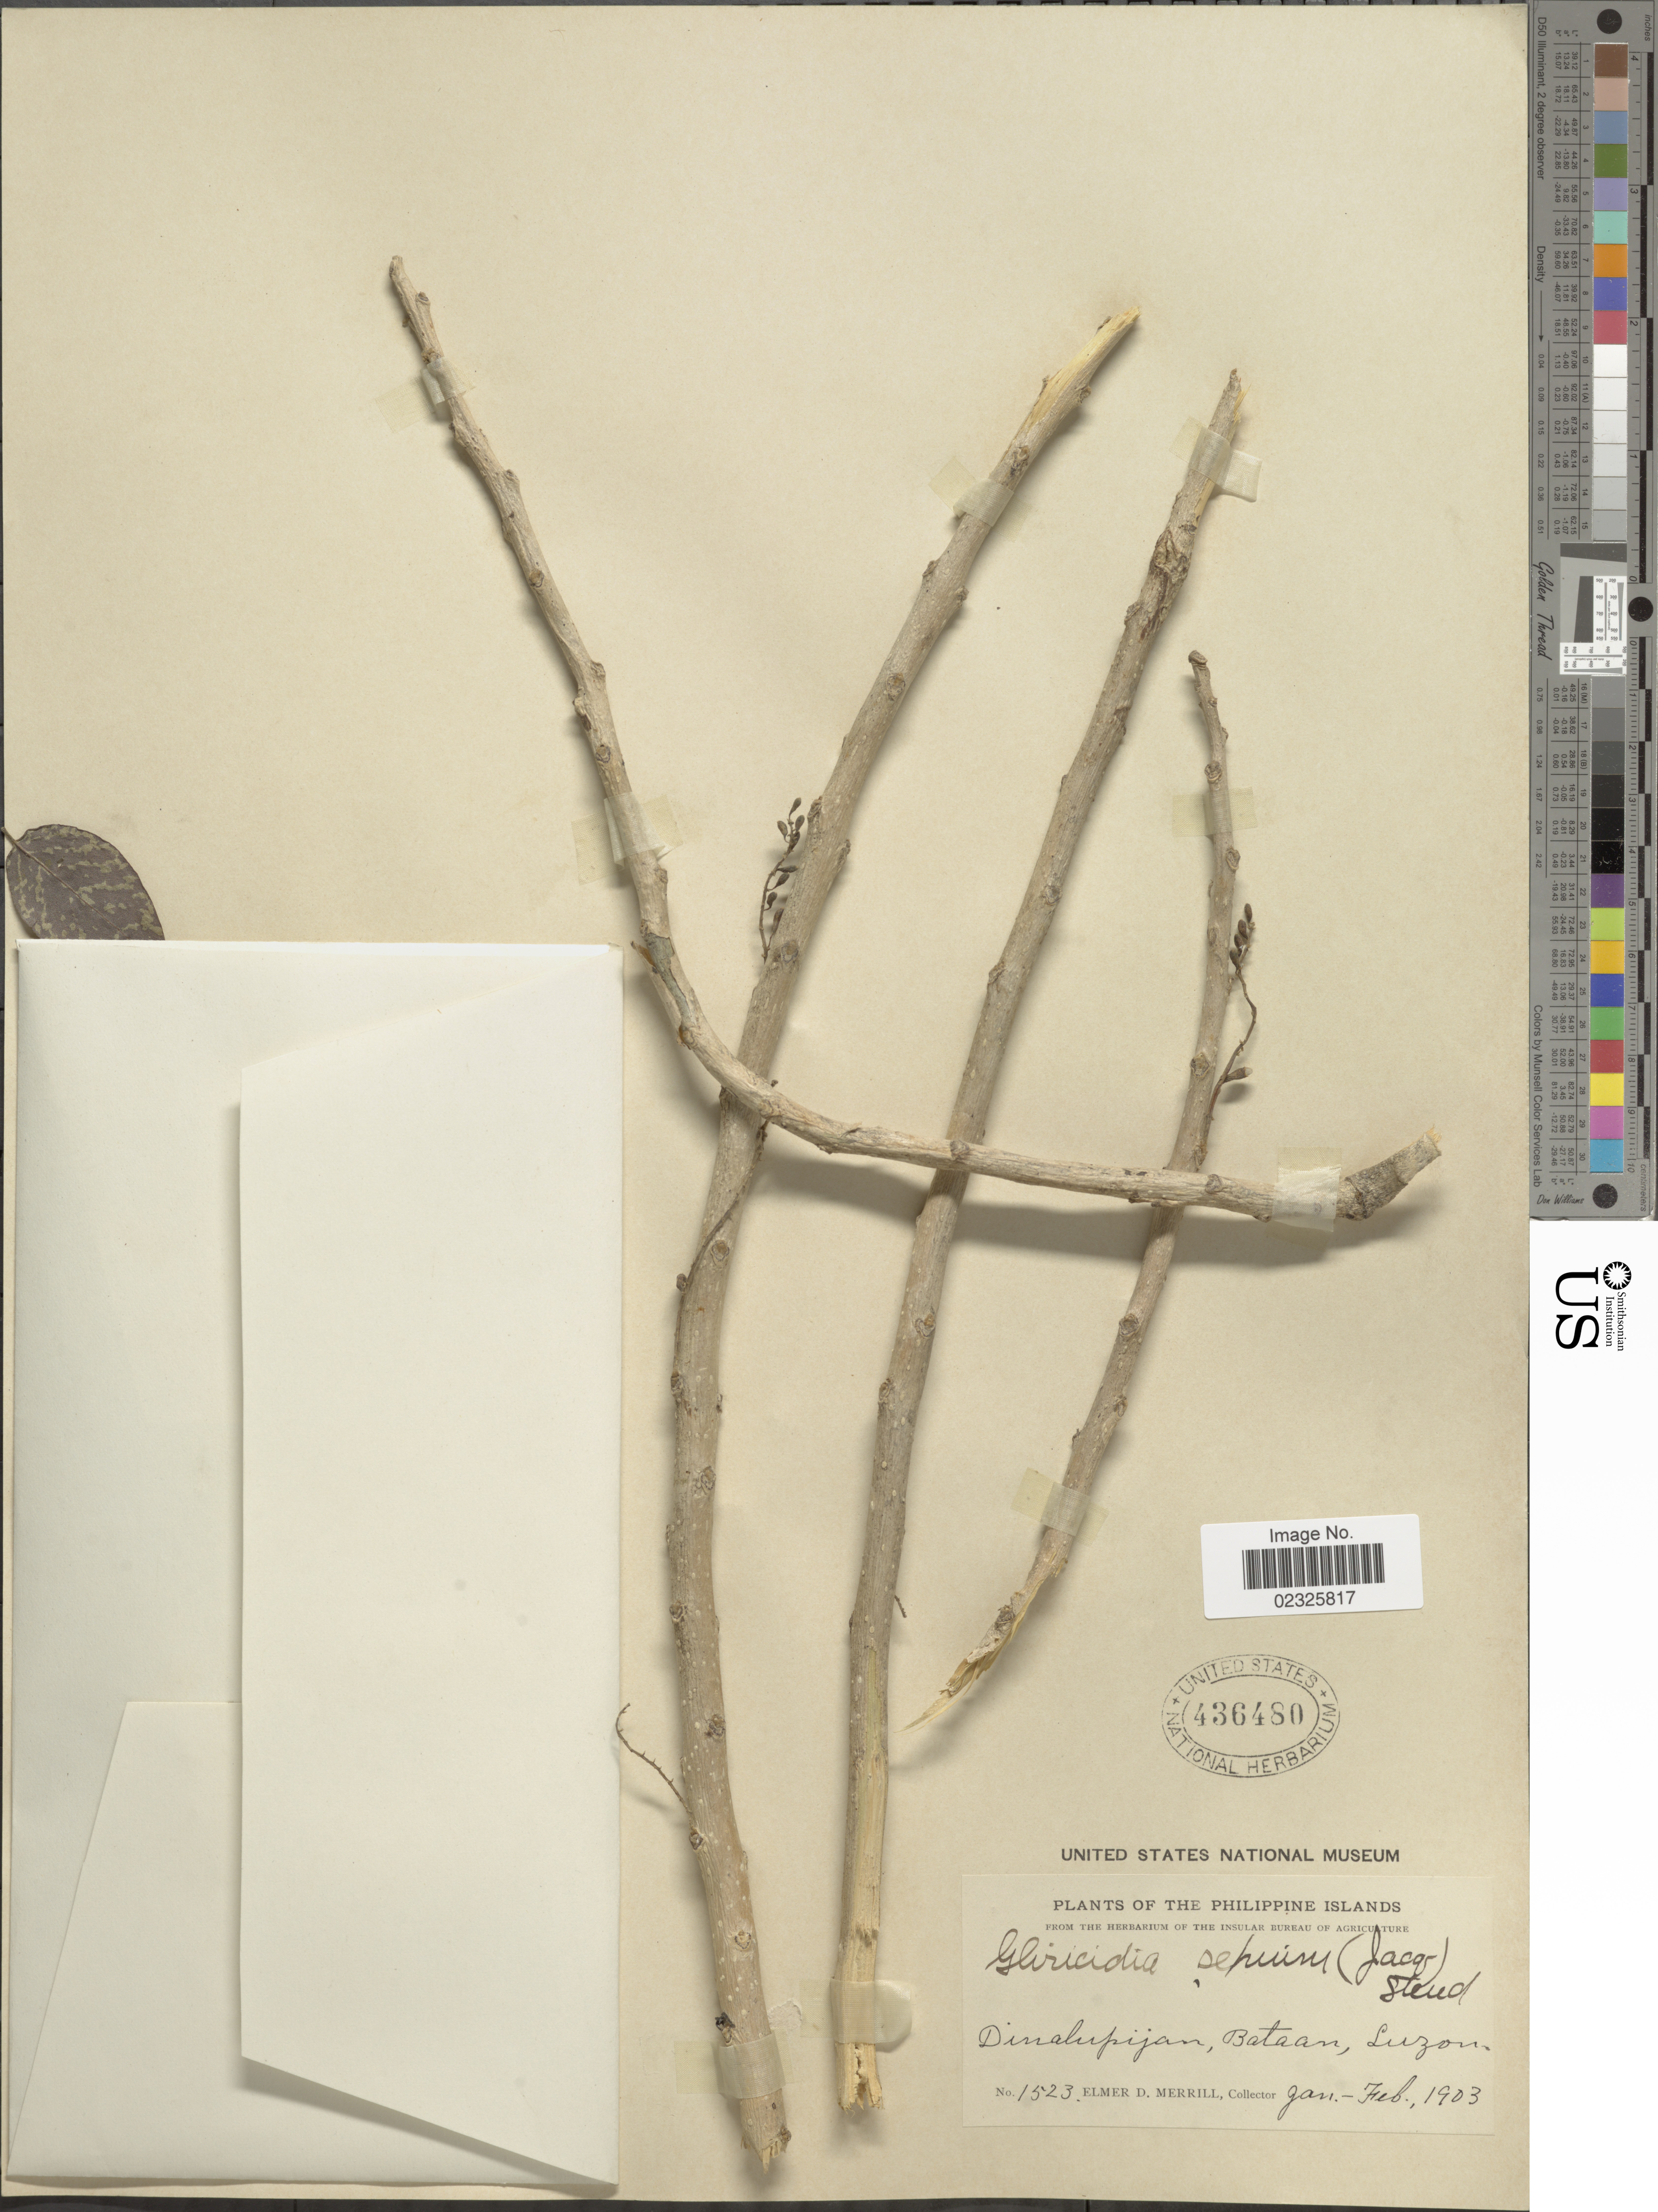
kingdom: Plantae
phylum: Tracheophyta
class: Magnoliopsida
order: Fabales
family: Fabaceae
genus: Gliricidia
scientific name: Gliricidia sepium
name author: (Jacq.) Kunth ex Walp.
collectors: E. D. Merrill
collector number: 1523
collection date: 1903-01/1903-02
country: Philippines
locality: Dinalupijan, Bataan, Luzon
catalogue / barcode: US 436480